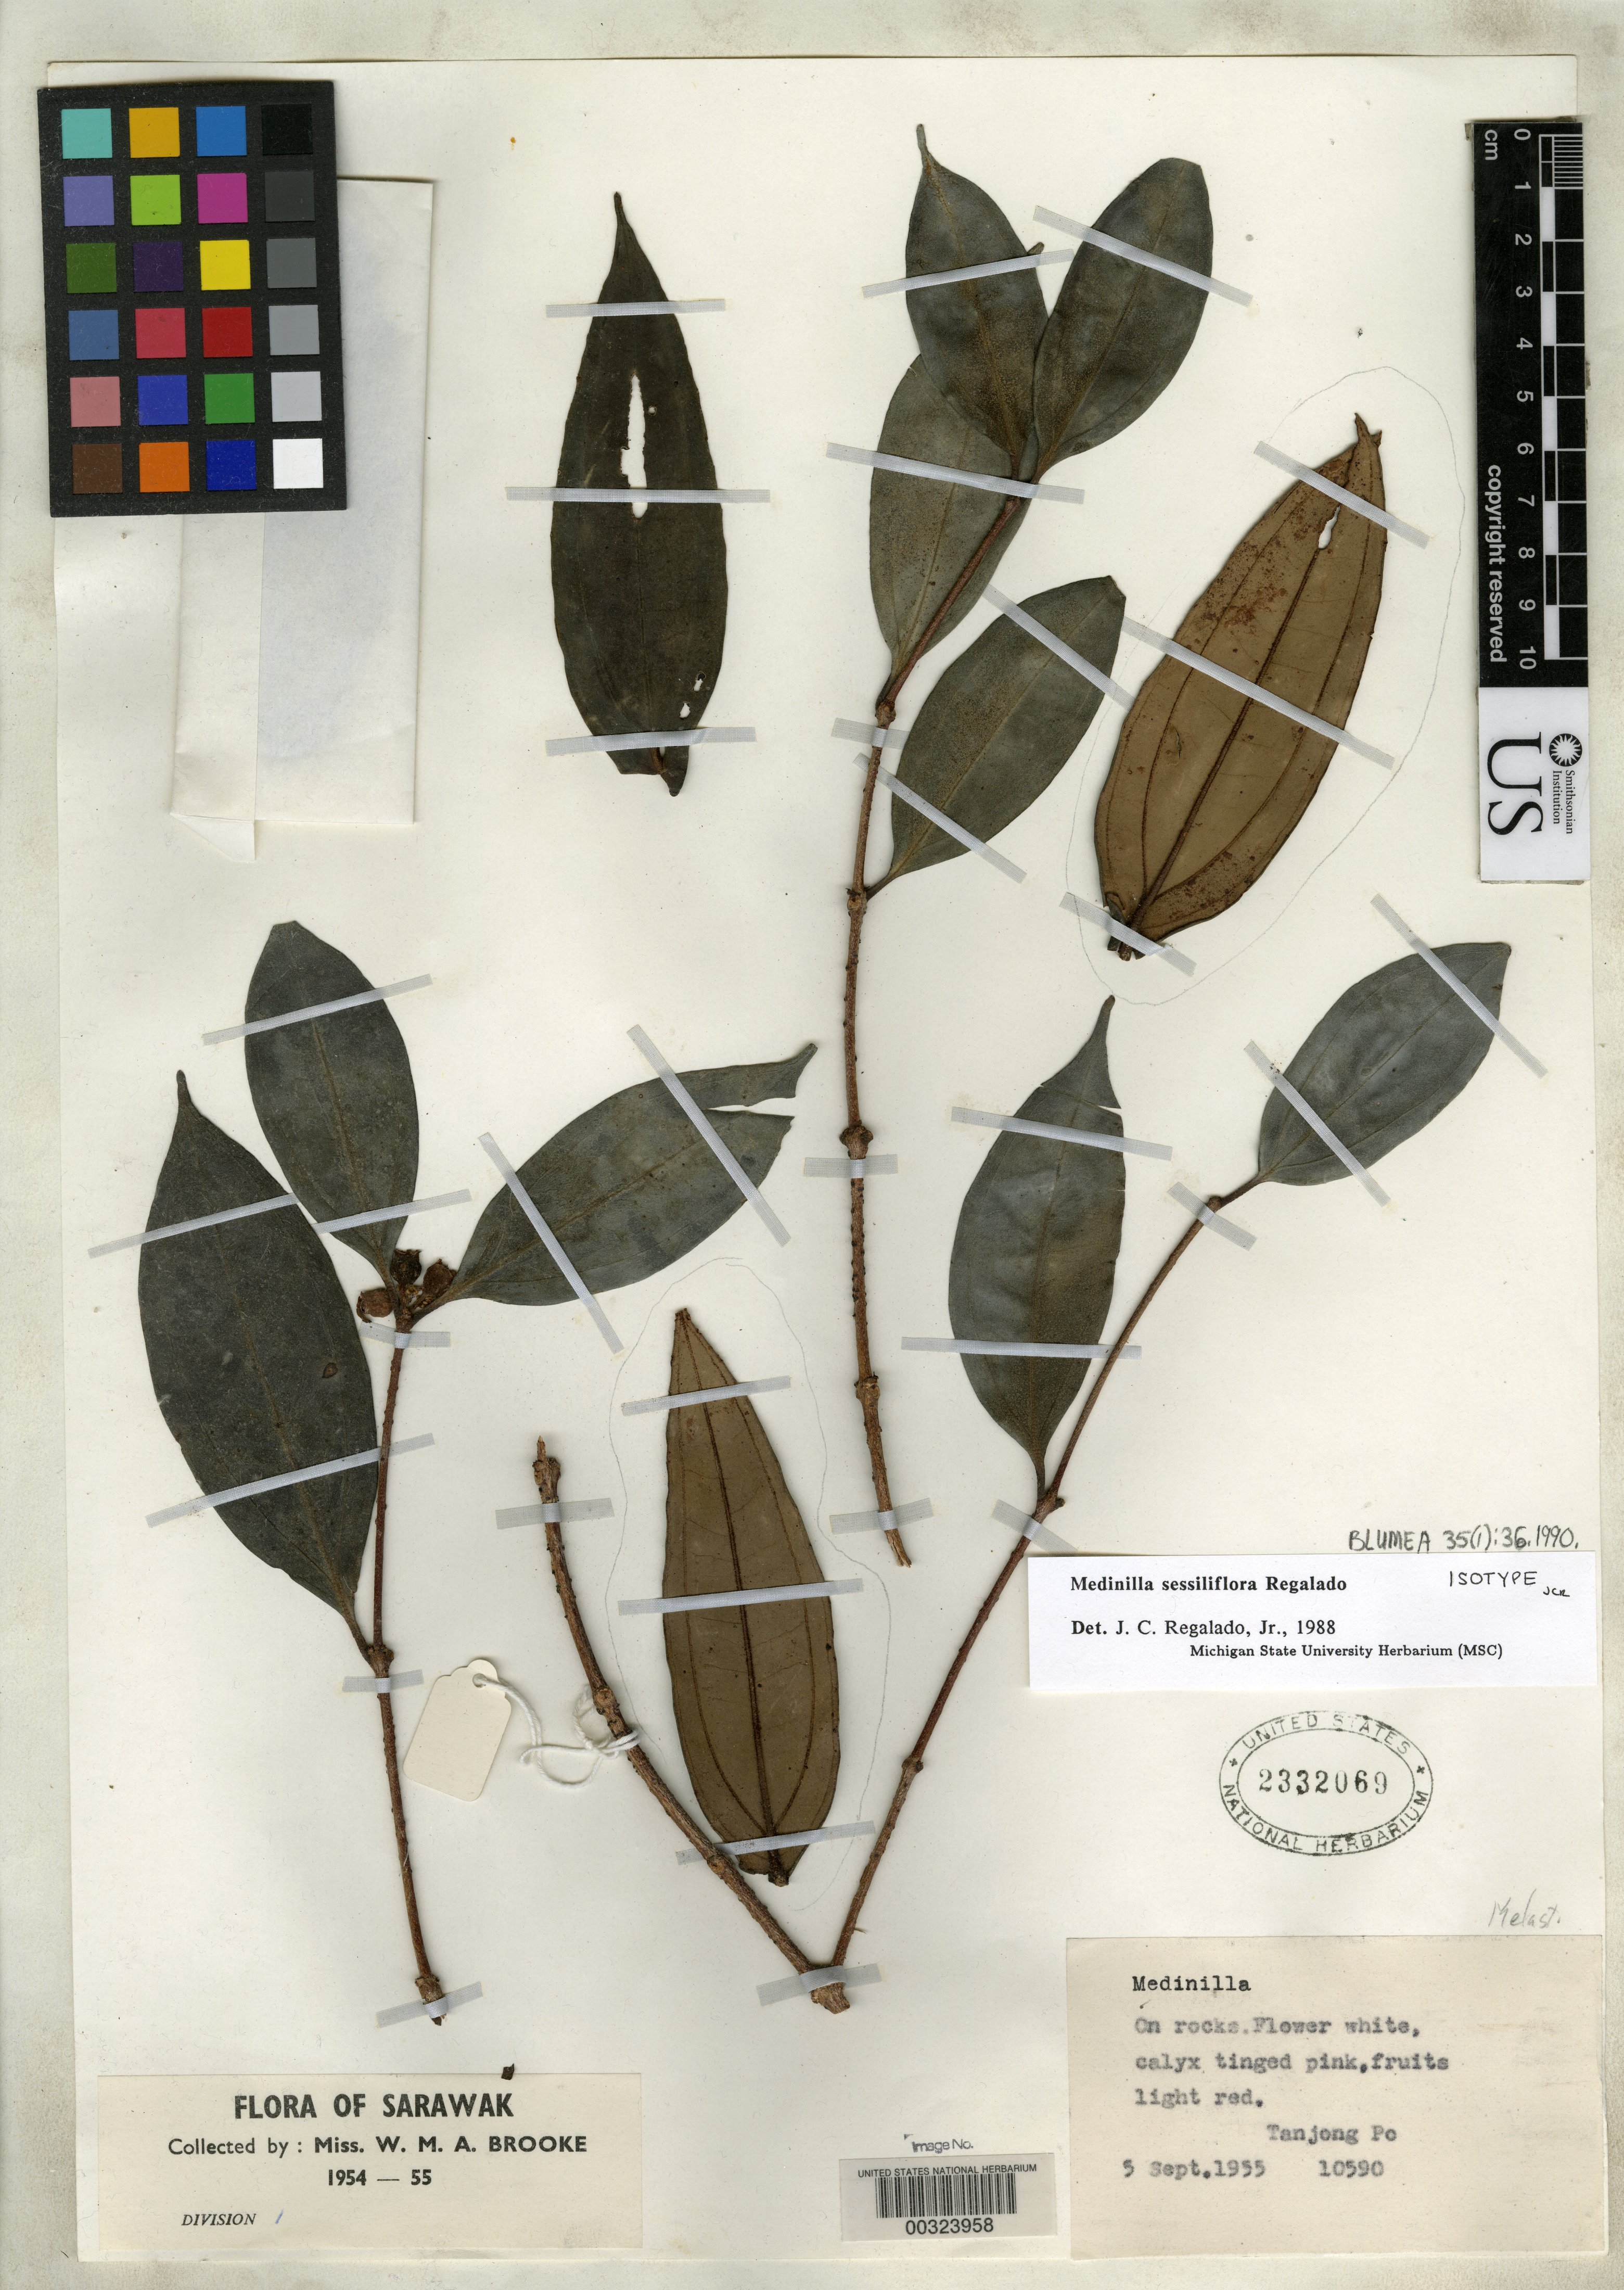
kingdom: Plantae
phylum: Tracheophyta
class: Magnoliopsida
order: Myrtales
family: Melastomataceae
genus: Medinilla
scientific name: Medinilla sessiliflora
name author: Regalado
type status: Isotype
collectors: W. Brooke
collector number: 10590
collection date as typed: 05 Sep 1955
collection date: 1955-09-05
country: Malaysia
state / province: Sarawak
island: Borneo Island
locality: Tanjong Po.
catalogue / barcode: US 2332069